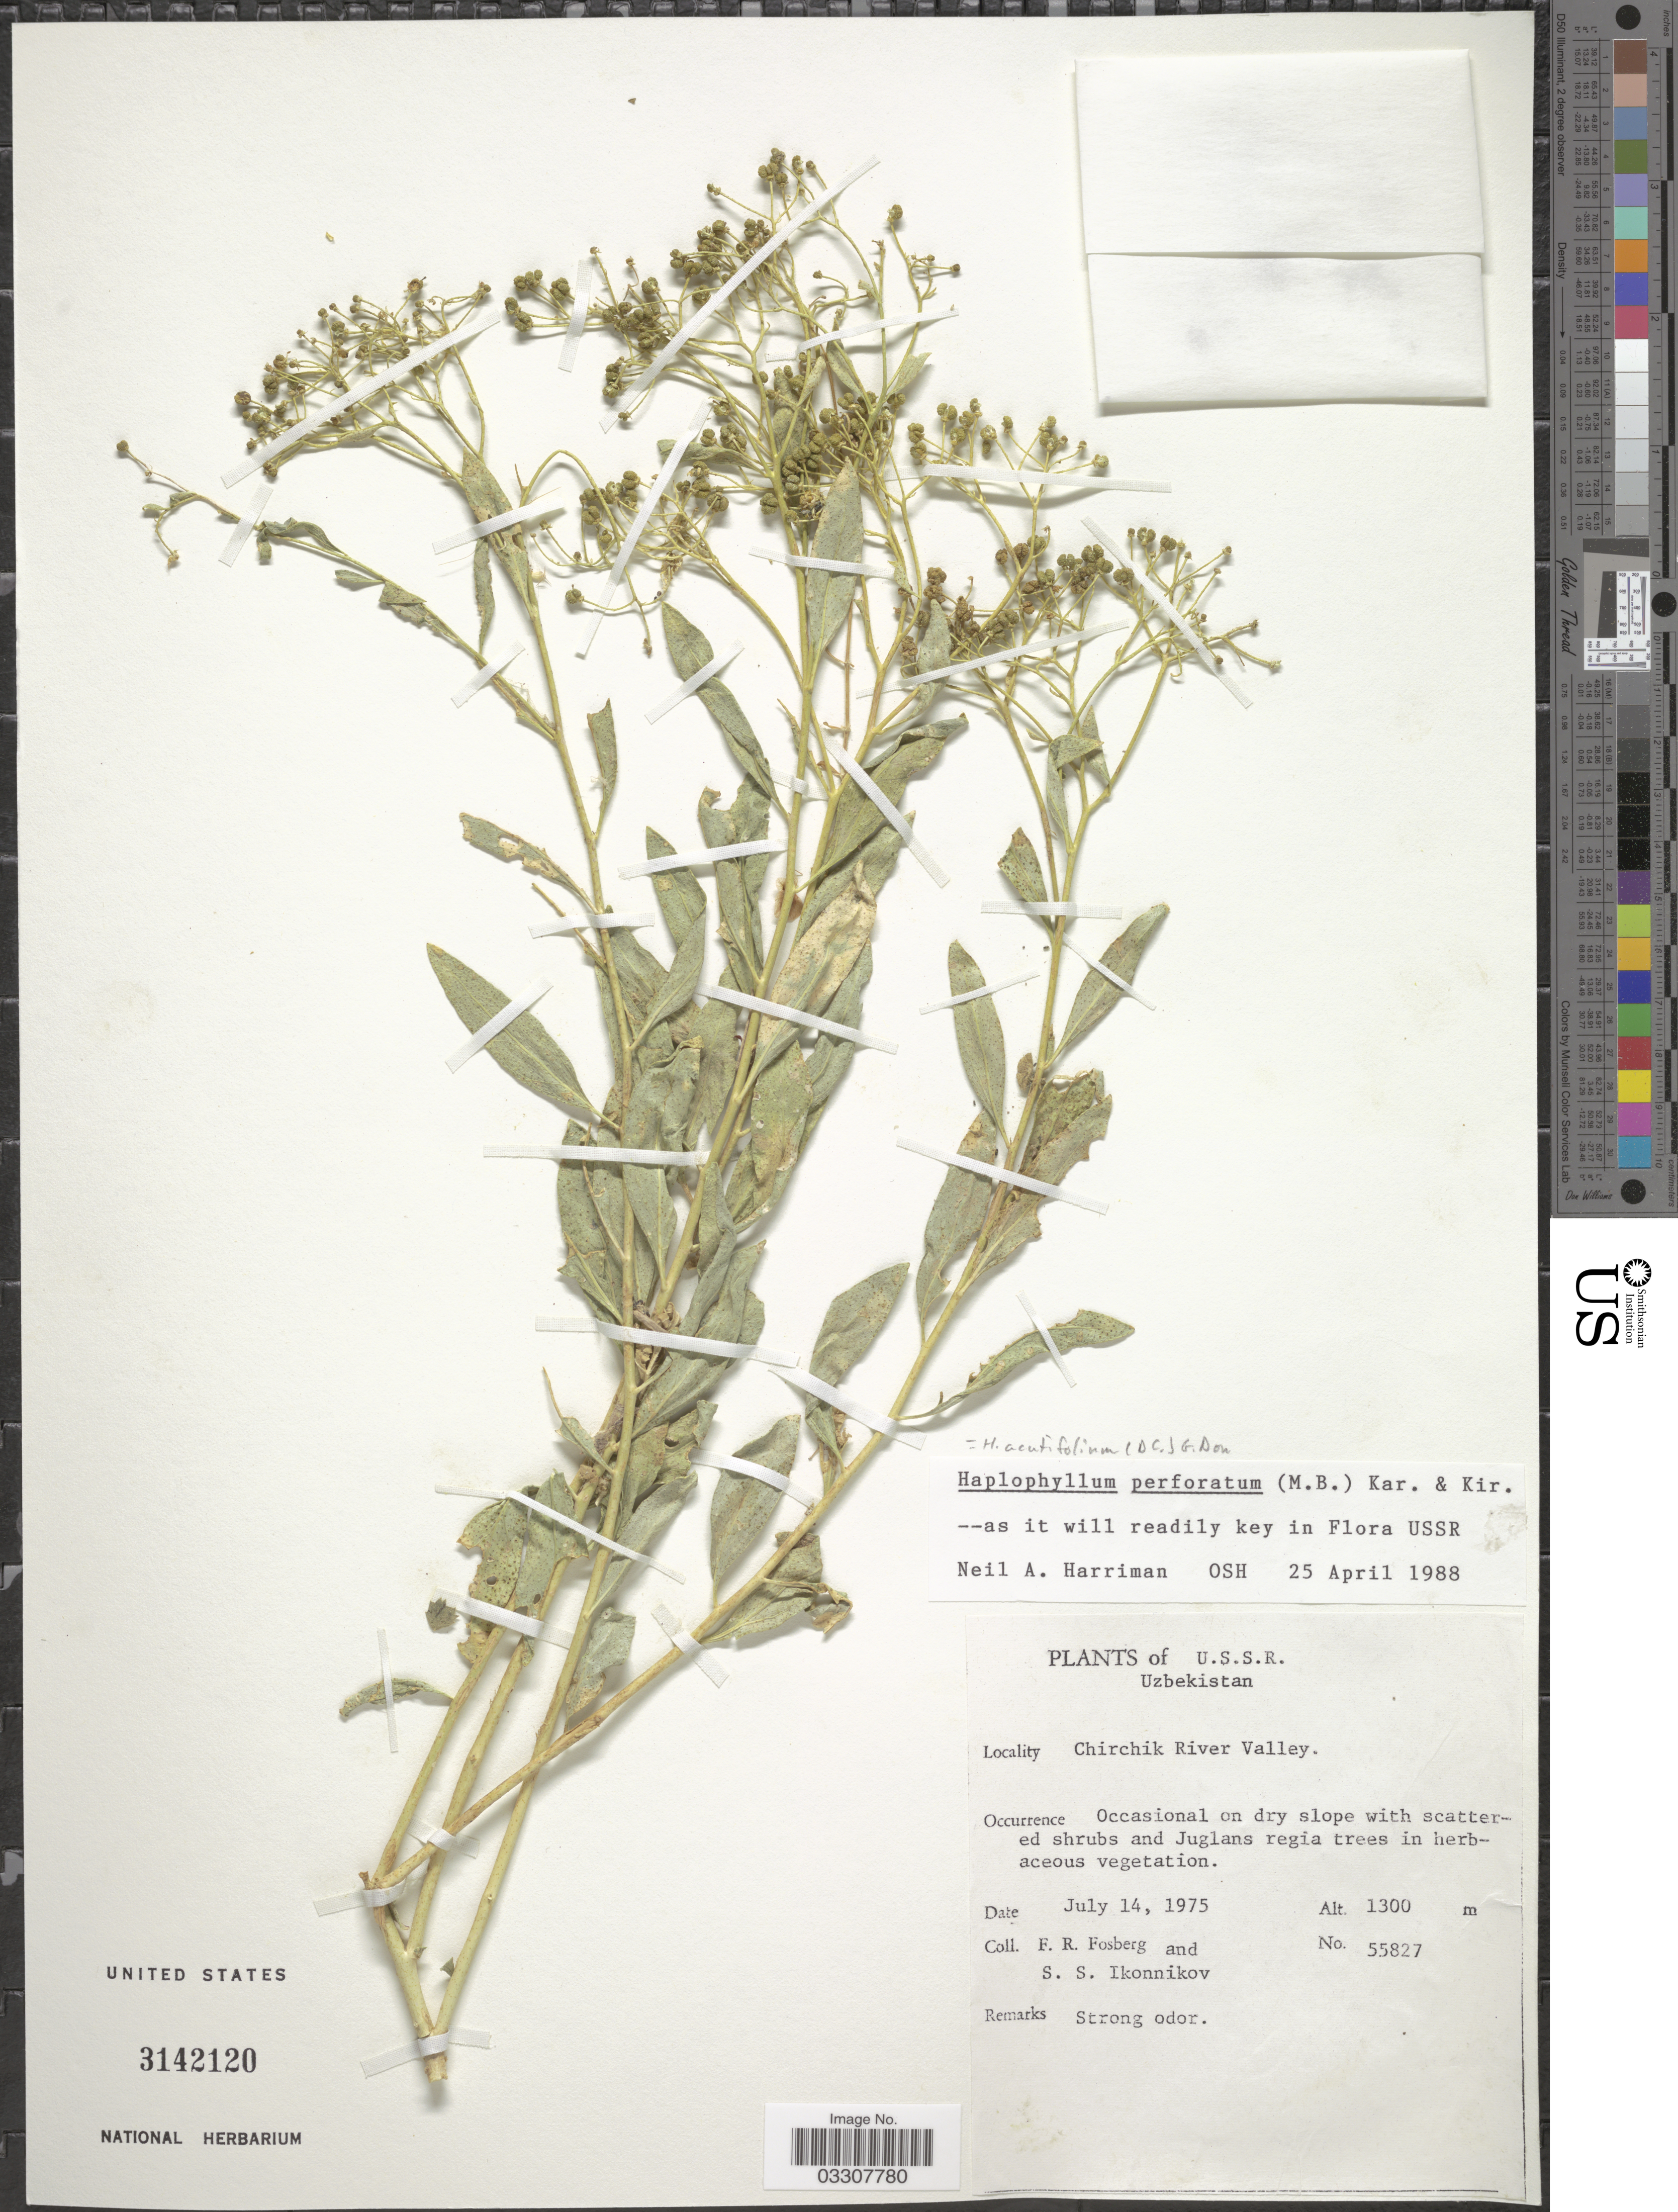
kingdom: Plantae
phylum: Tracheophyta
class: Magnoliopsida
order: Sapindales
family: Rutaceae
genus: Haplophyllum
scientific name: Haplophyllum acutifolium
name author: (DC.) G. Don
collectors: F. R. Fosberg & S. Ikonnikov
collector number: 55827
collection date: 1975-07-14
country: Uzbekistan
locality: U.S.S.R. Chirchik River Valley.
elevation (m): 1300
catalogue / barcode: US 3142120